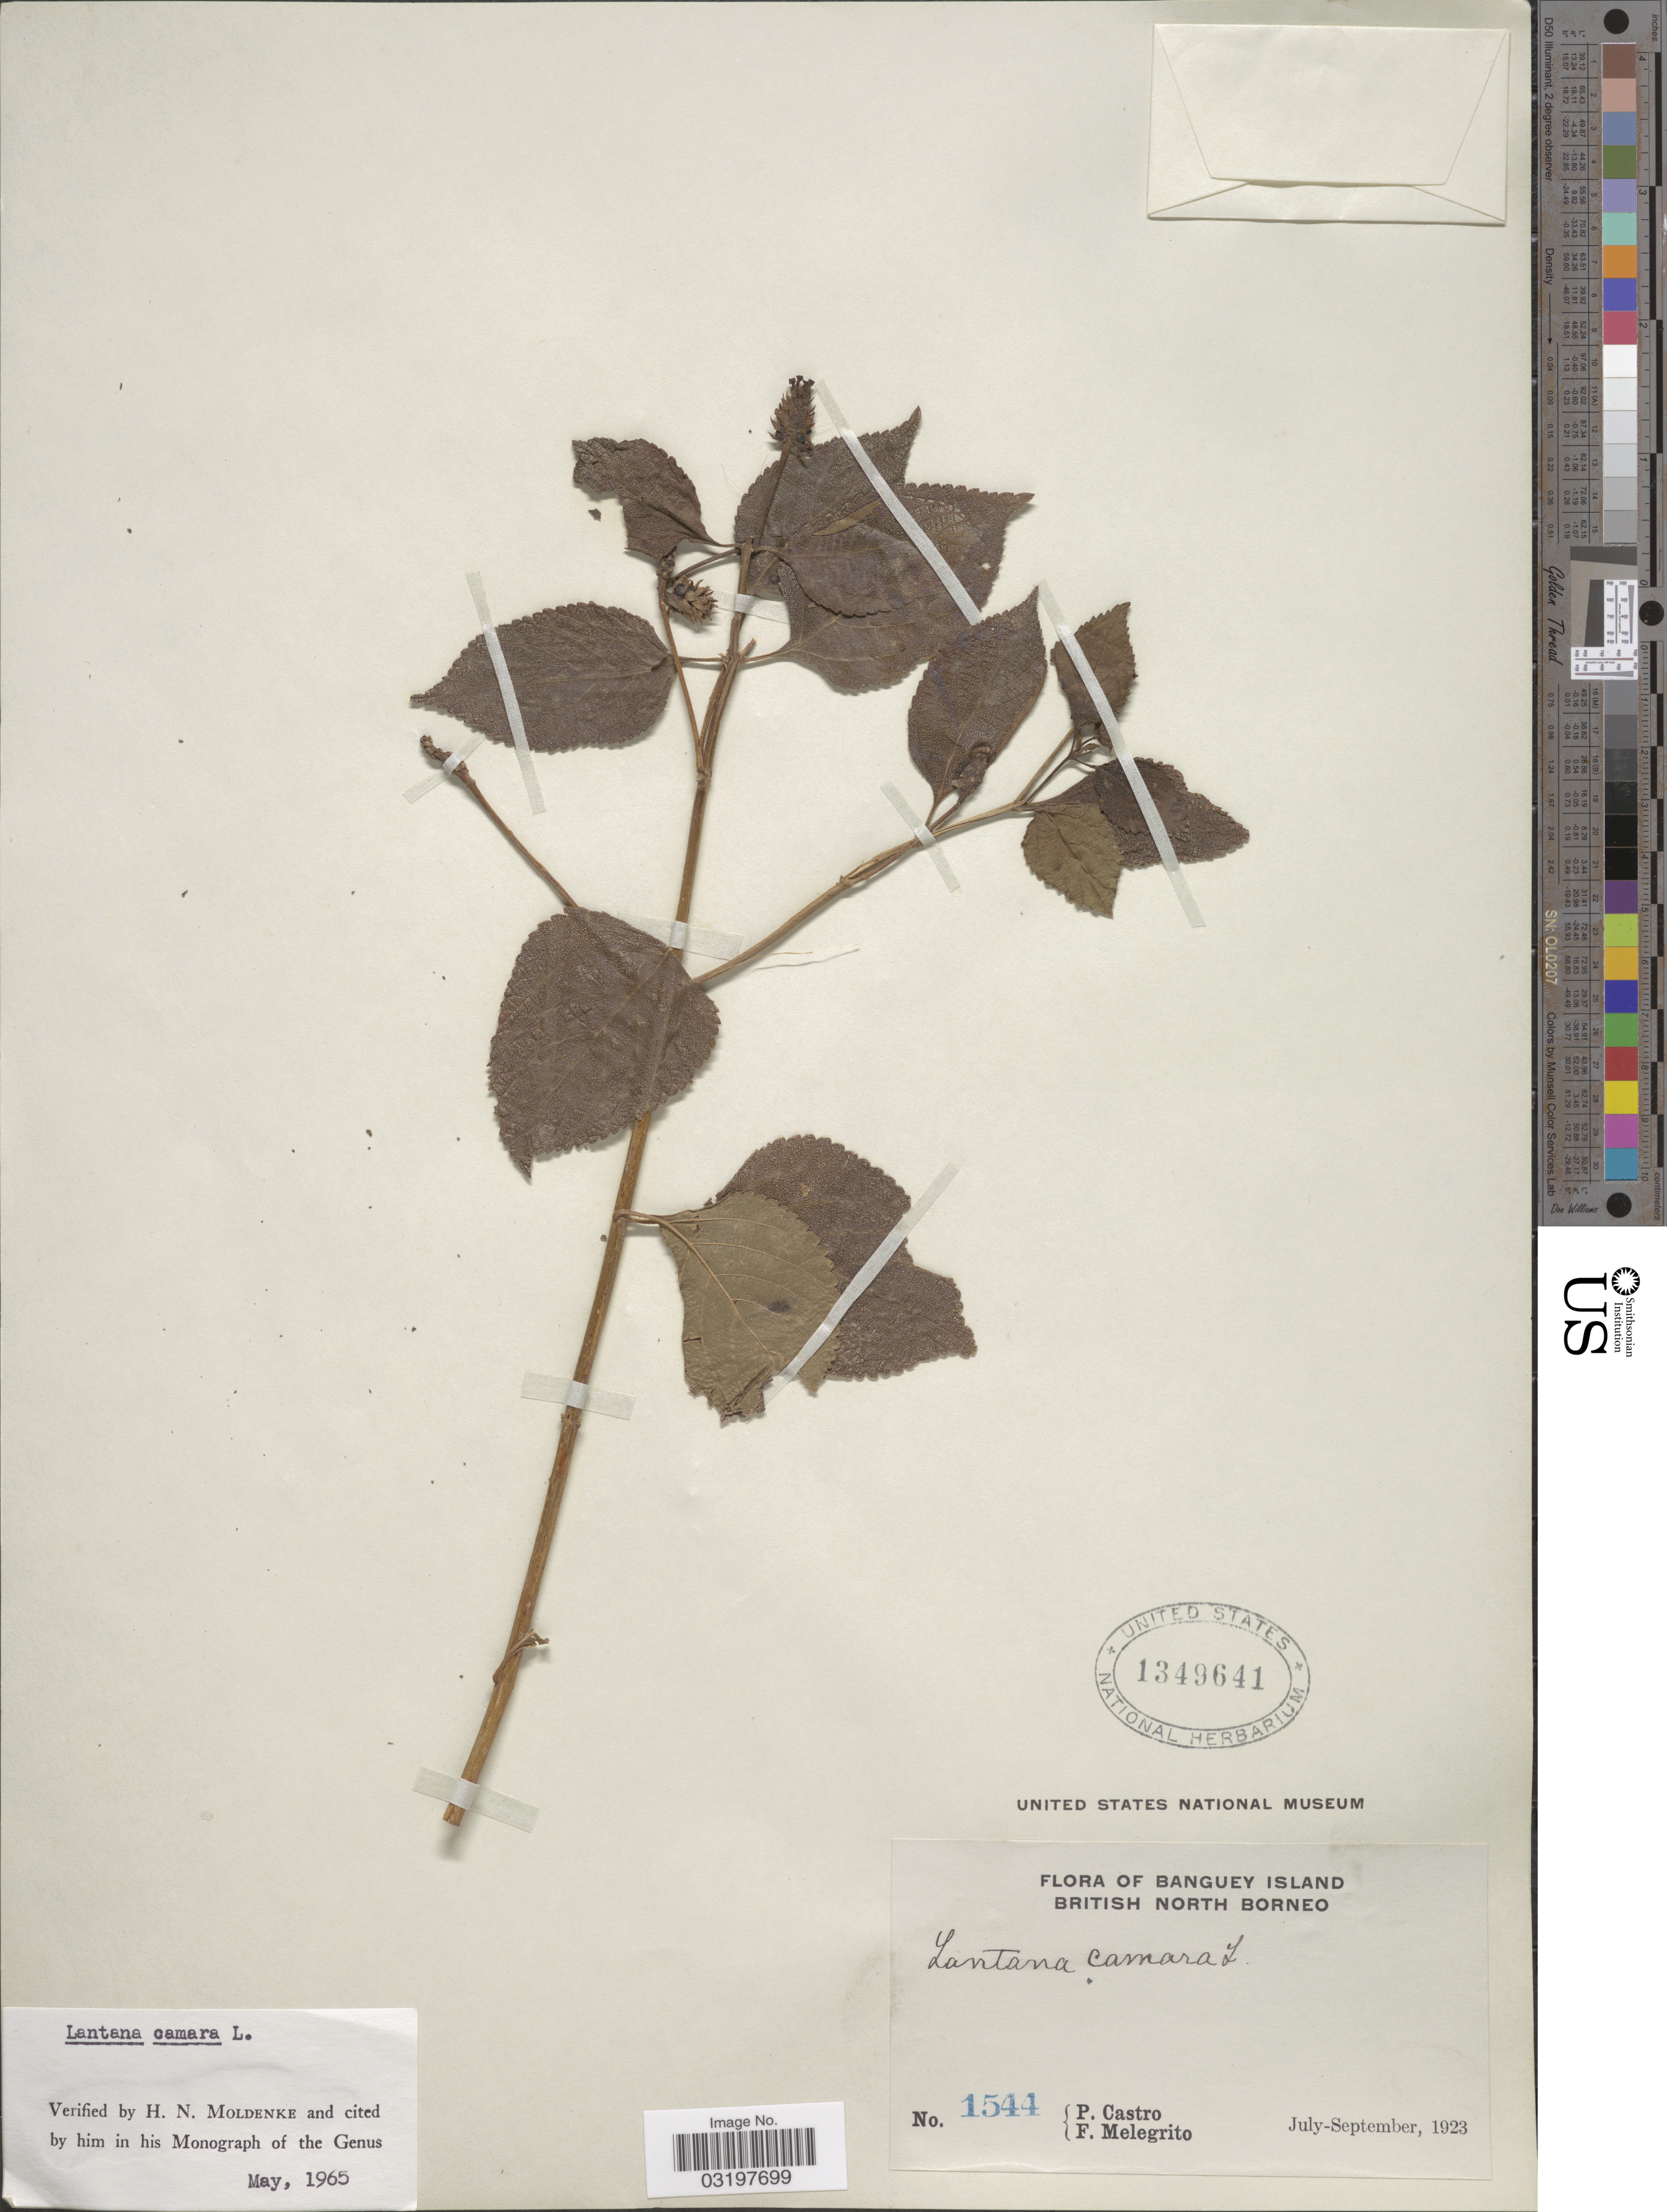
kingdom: Plantae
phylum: Tracheophyta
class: Magnoliopsida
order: Lamiales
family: Verbenaceae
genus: Lantana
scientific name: Lantana camara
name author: L.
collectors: P. Castro & F. Melegrito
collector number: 1544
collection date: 1923-07/1923-09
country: Malaysia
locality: Banguey Island, British North Borneo.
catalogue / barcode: US 1349641